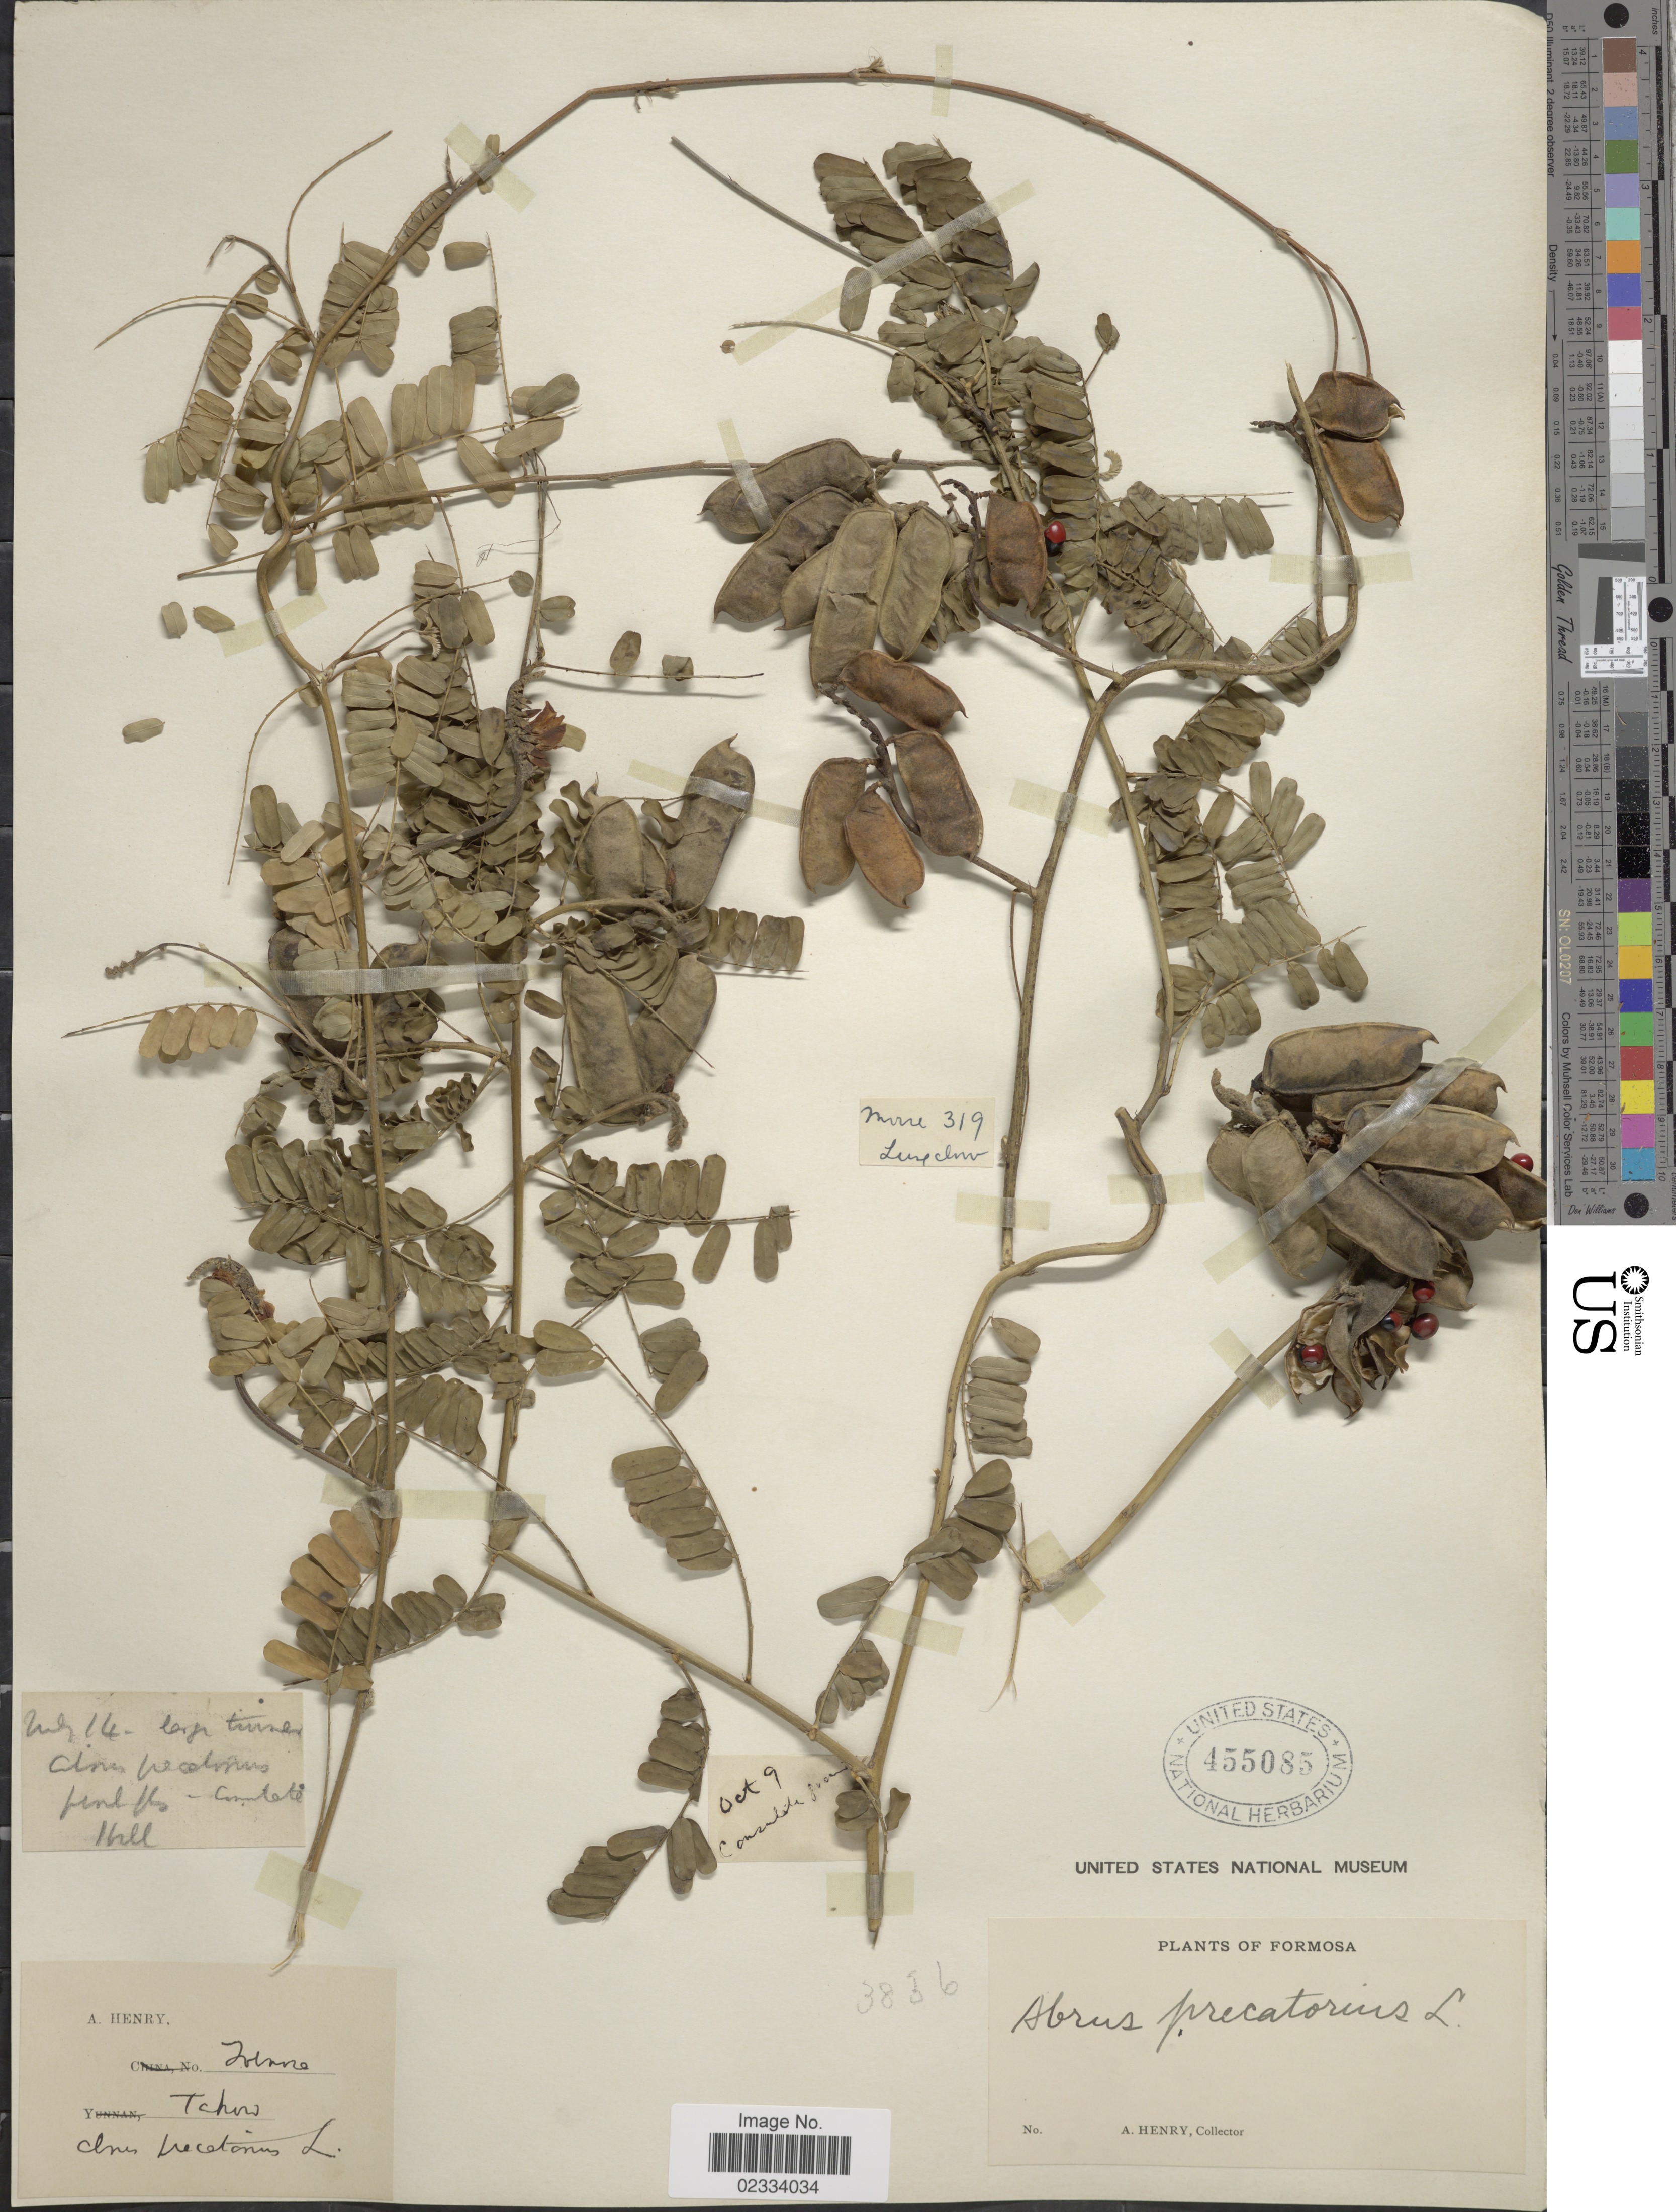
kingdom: Plantae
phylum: Tracheophyta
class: Magnoliopsida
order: Fabales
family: Fabaceae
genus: Abrus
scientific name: Abrus precatorius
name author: L.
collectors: A. Henry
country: Taiwan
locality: Formosa. Tchow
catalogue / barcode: US 455085